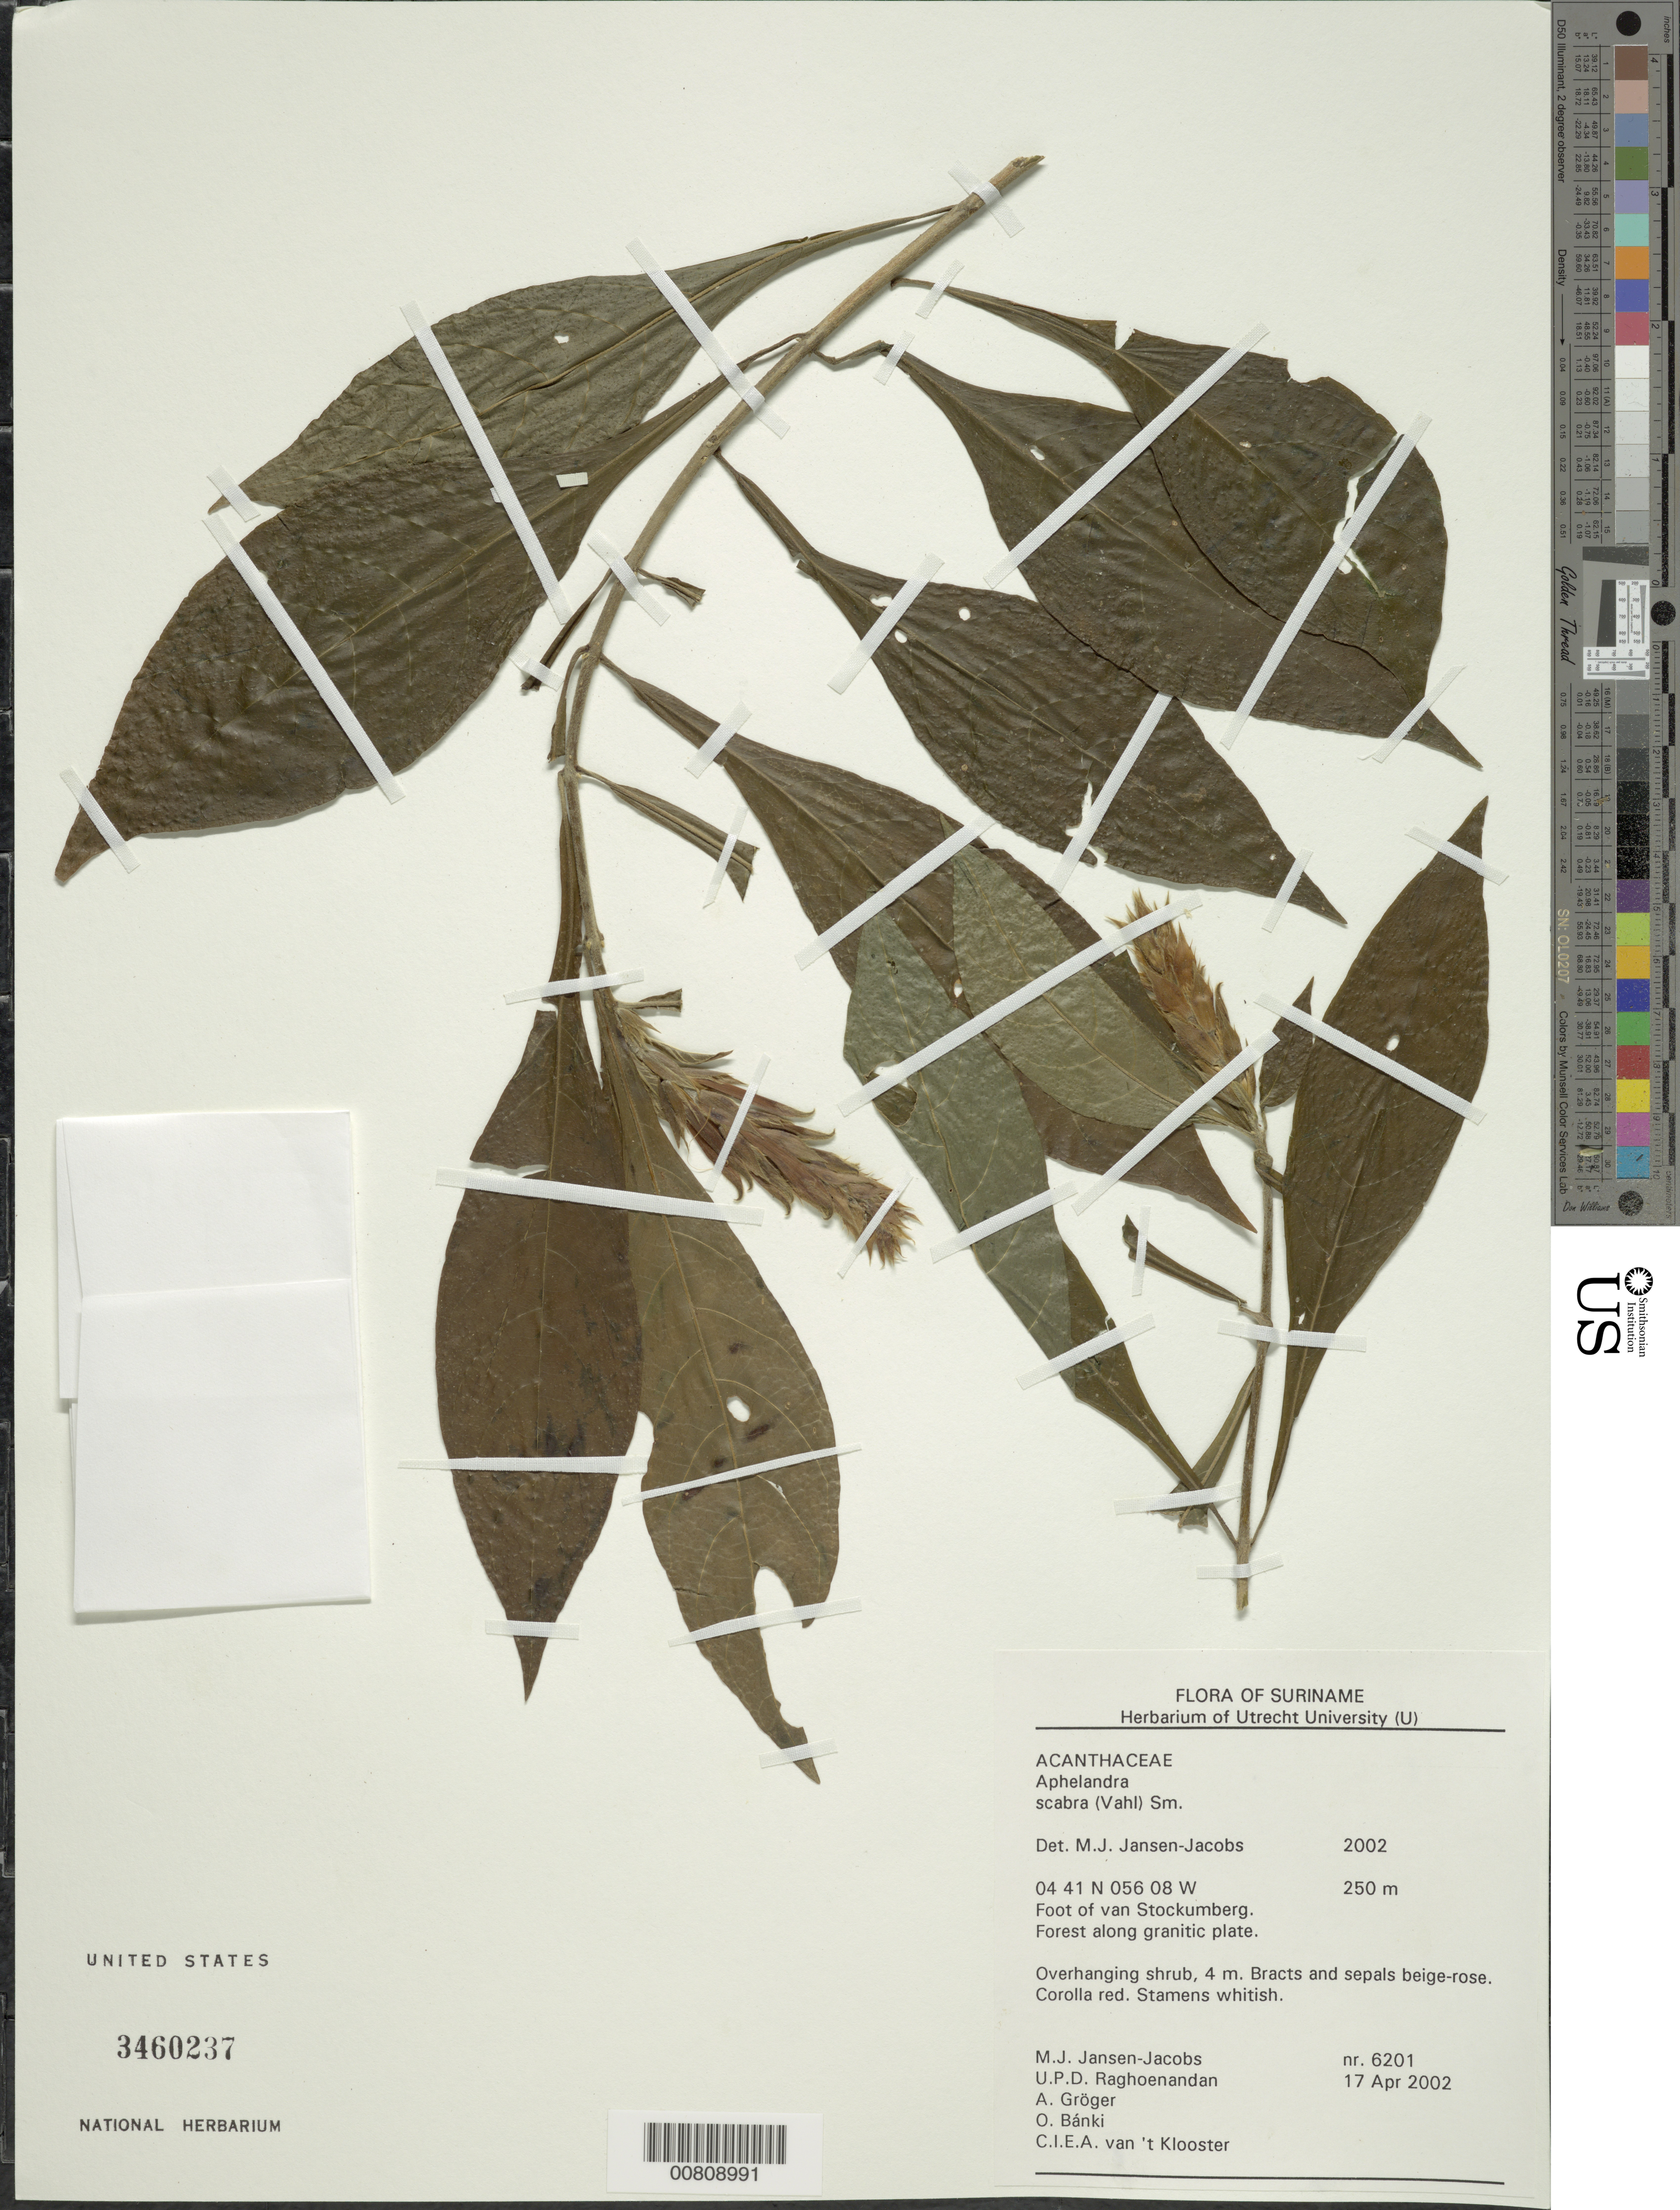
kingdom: Plantae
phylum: Tracheophyta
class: Magnoliopsida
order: Lamiales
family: Acanthaceae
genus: Aphelandra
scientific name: Aphelandra scabra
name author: (Vahl) Sm.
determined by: Jansen-Jacobs, M. J., (U), Nationaal Herbarium Nederland, Utrecht University branch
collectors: M. J. Jansen-Jacobs, U. Raghoenandan, A. Gröger, O. Bánki & C. van 't Klooster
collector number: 6201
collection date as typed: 17-Apr-02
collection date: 2002-04-17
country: Suriname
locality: Voltzberg area, foot of van Stockumberg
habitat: Forest along granitic plate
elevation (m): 250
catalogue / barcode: US 3460237